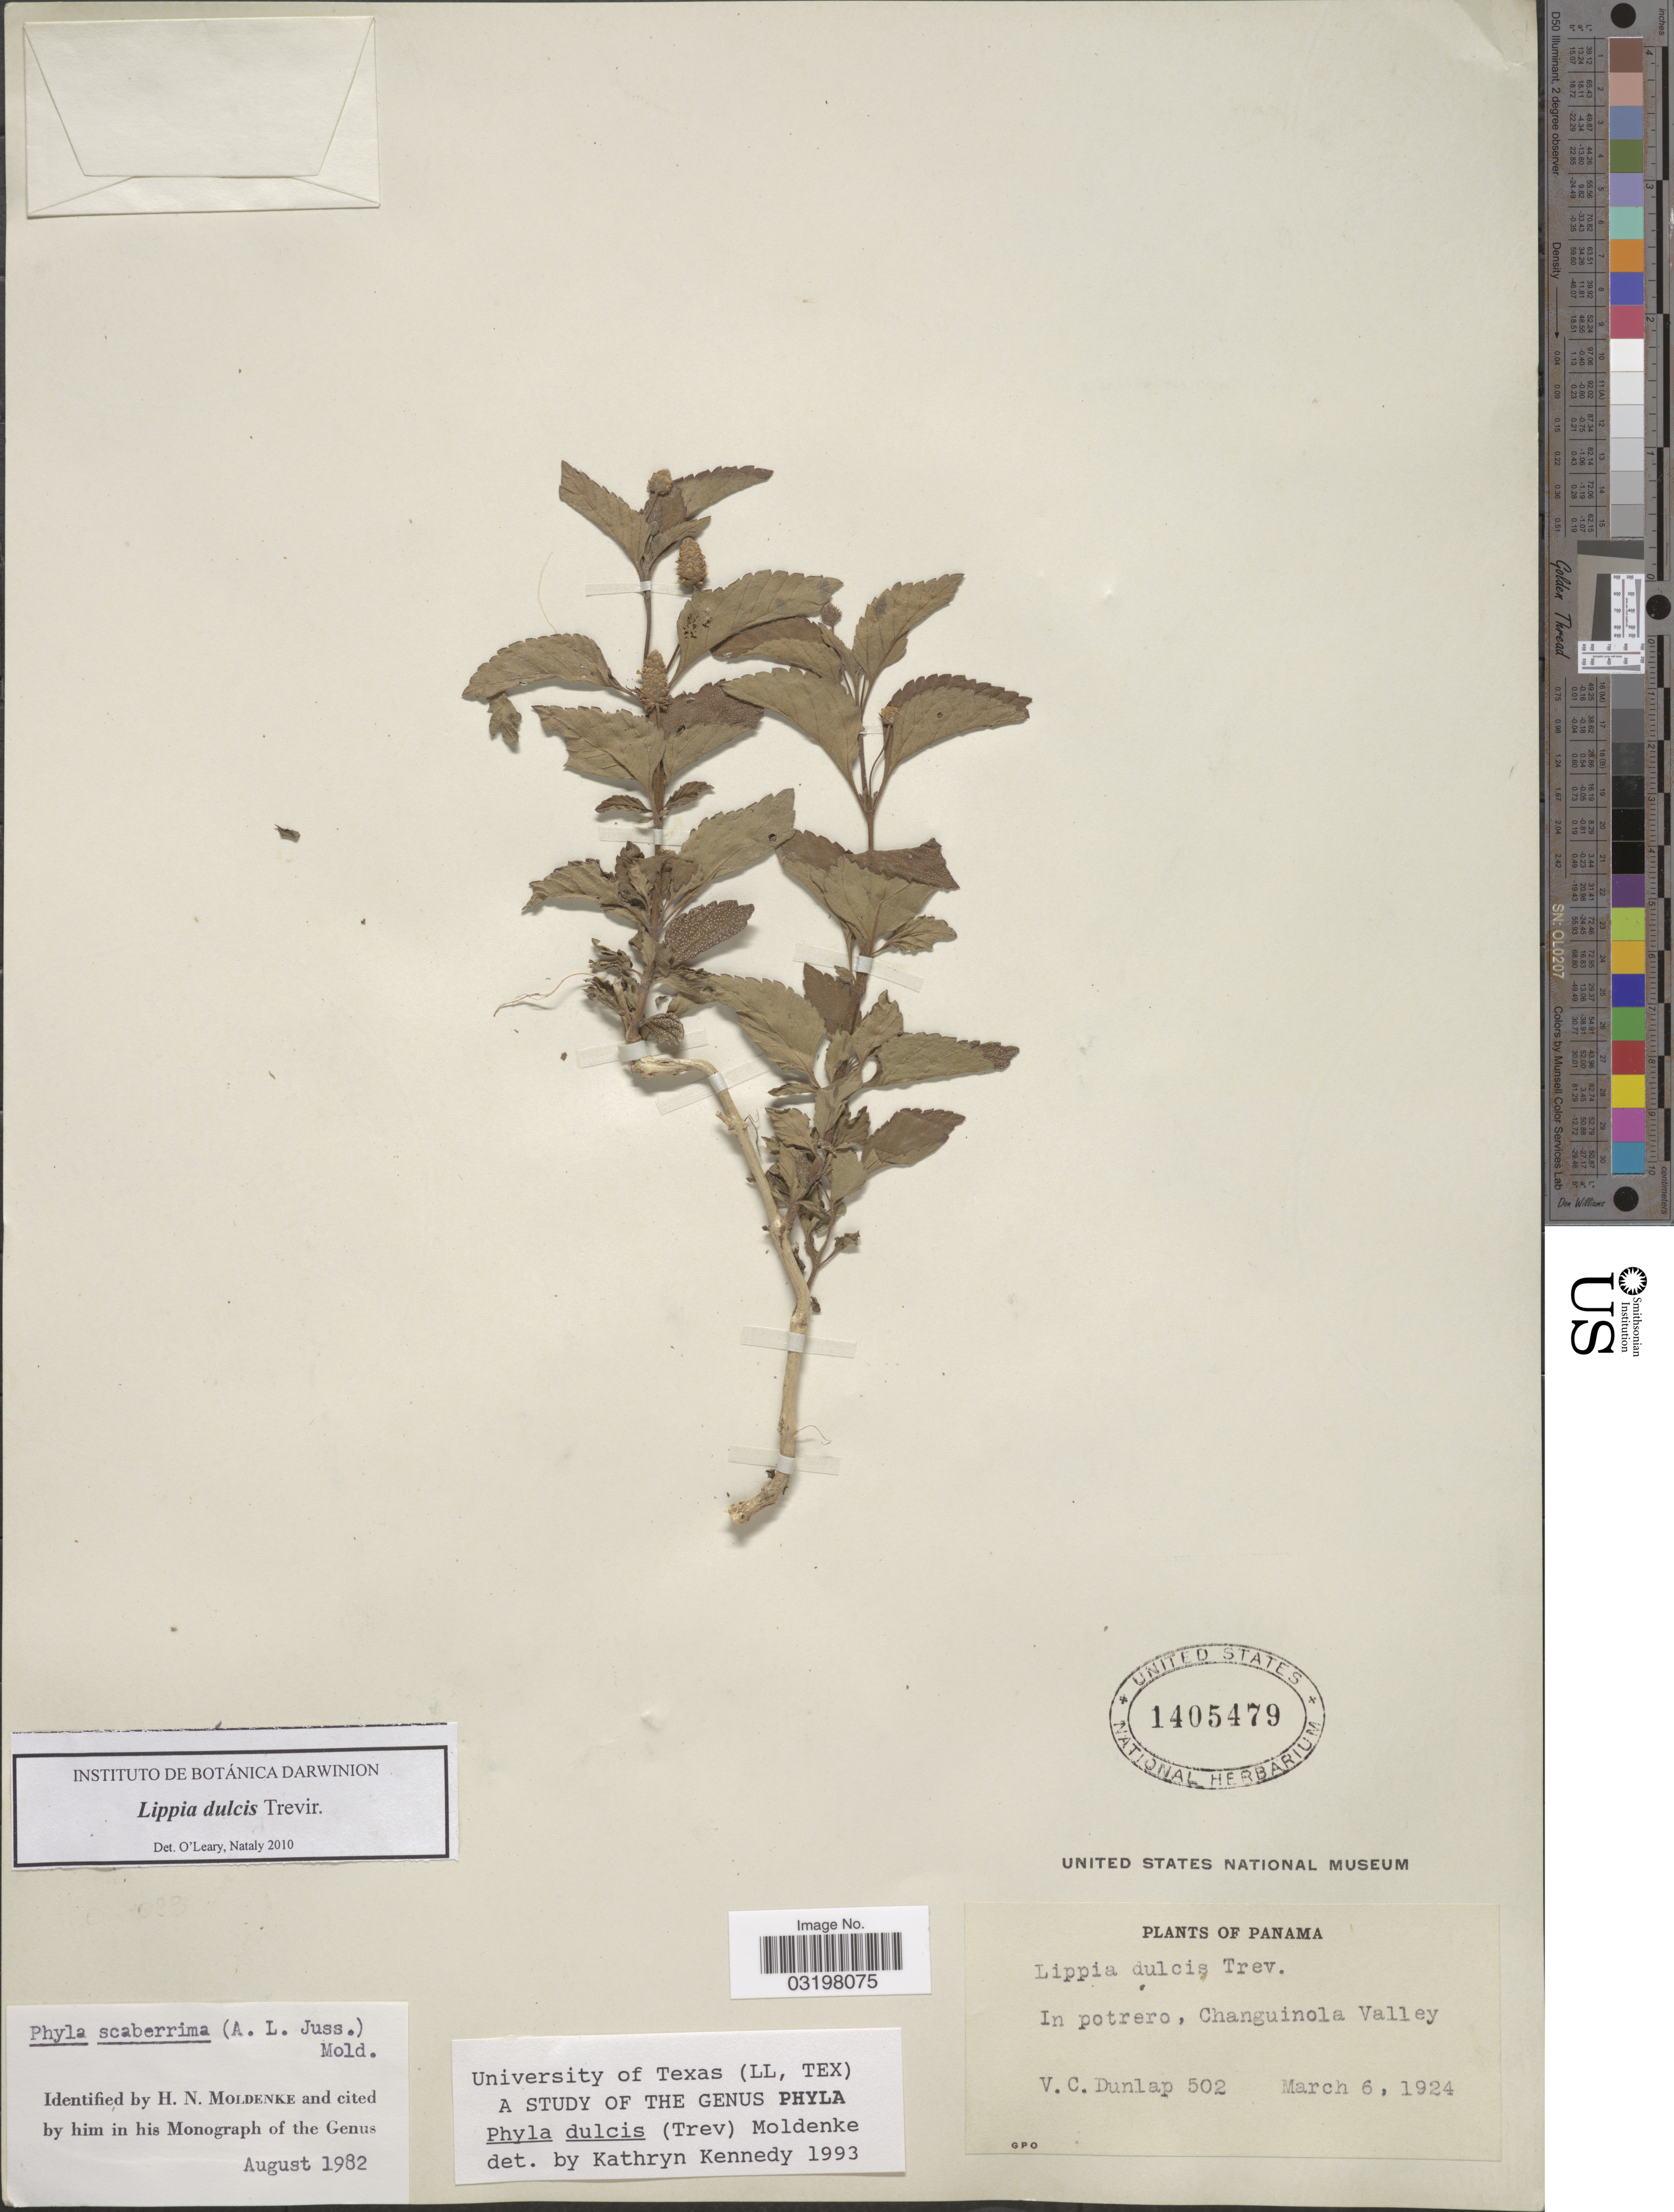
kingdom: Plantae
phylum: Tracheophyta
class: Magnoliopsida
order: Lamiales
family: Verbenaceae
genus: Lippia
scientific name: Lippia dulcis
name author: Trevis.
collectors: V. C. Dunlap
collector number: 502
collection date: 1924-03-06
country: Panama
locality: In potrero, Changuinola Valley.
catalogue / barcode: US 1405479